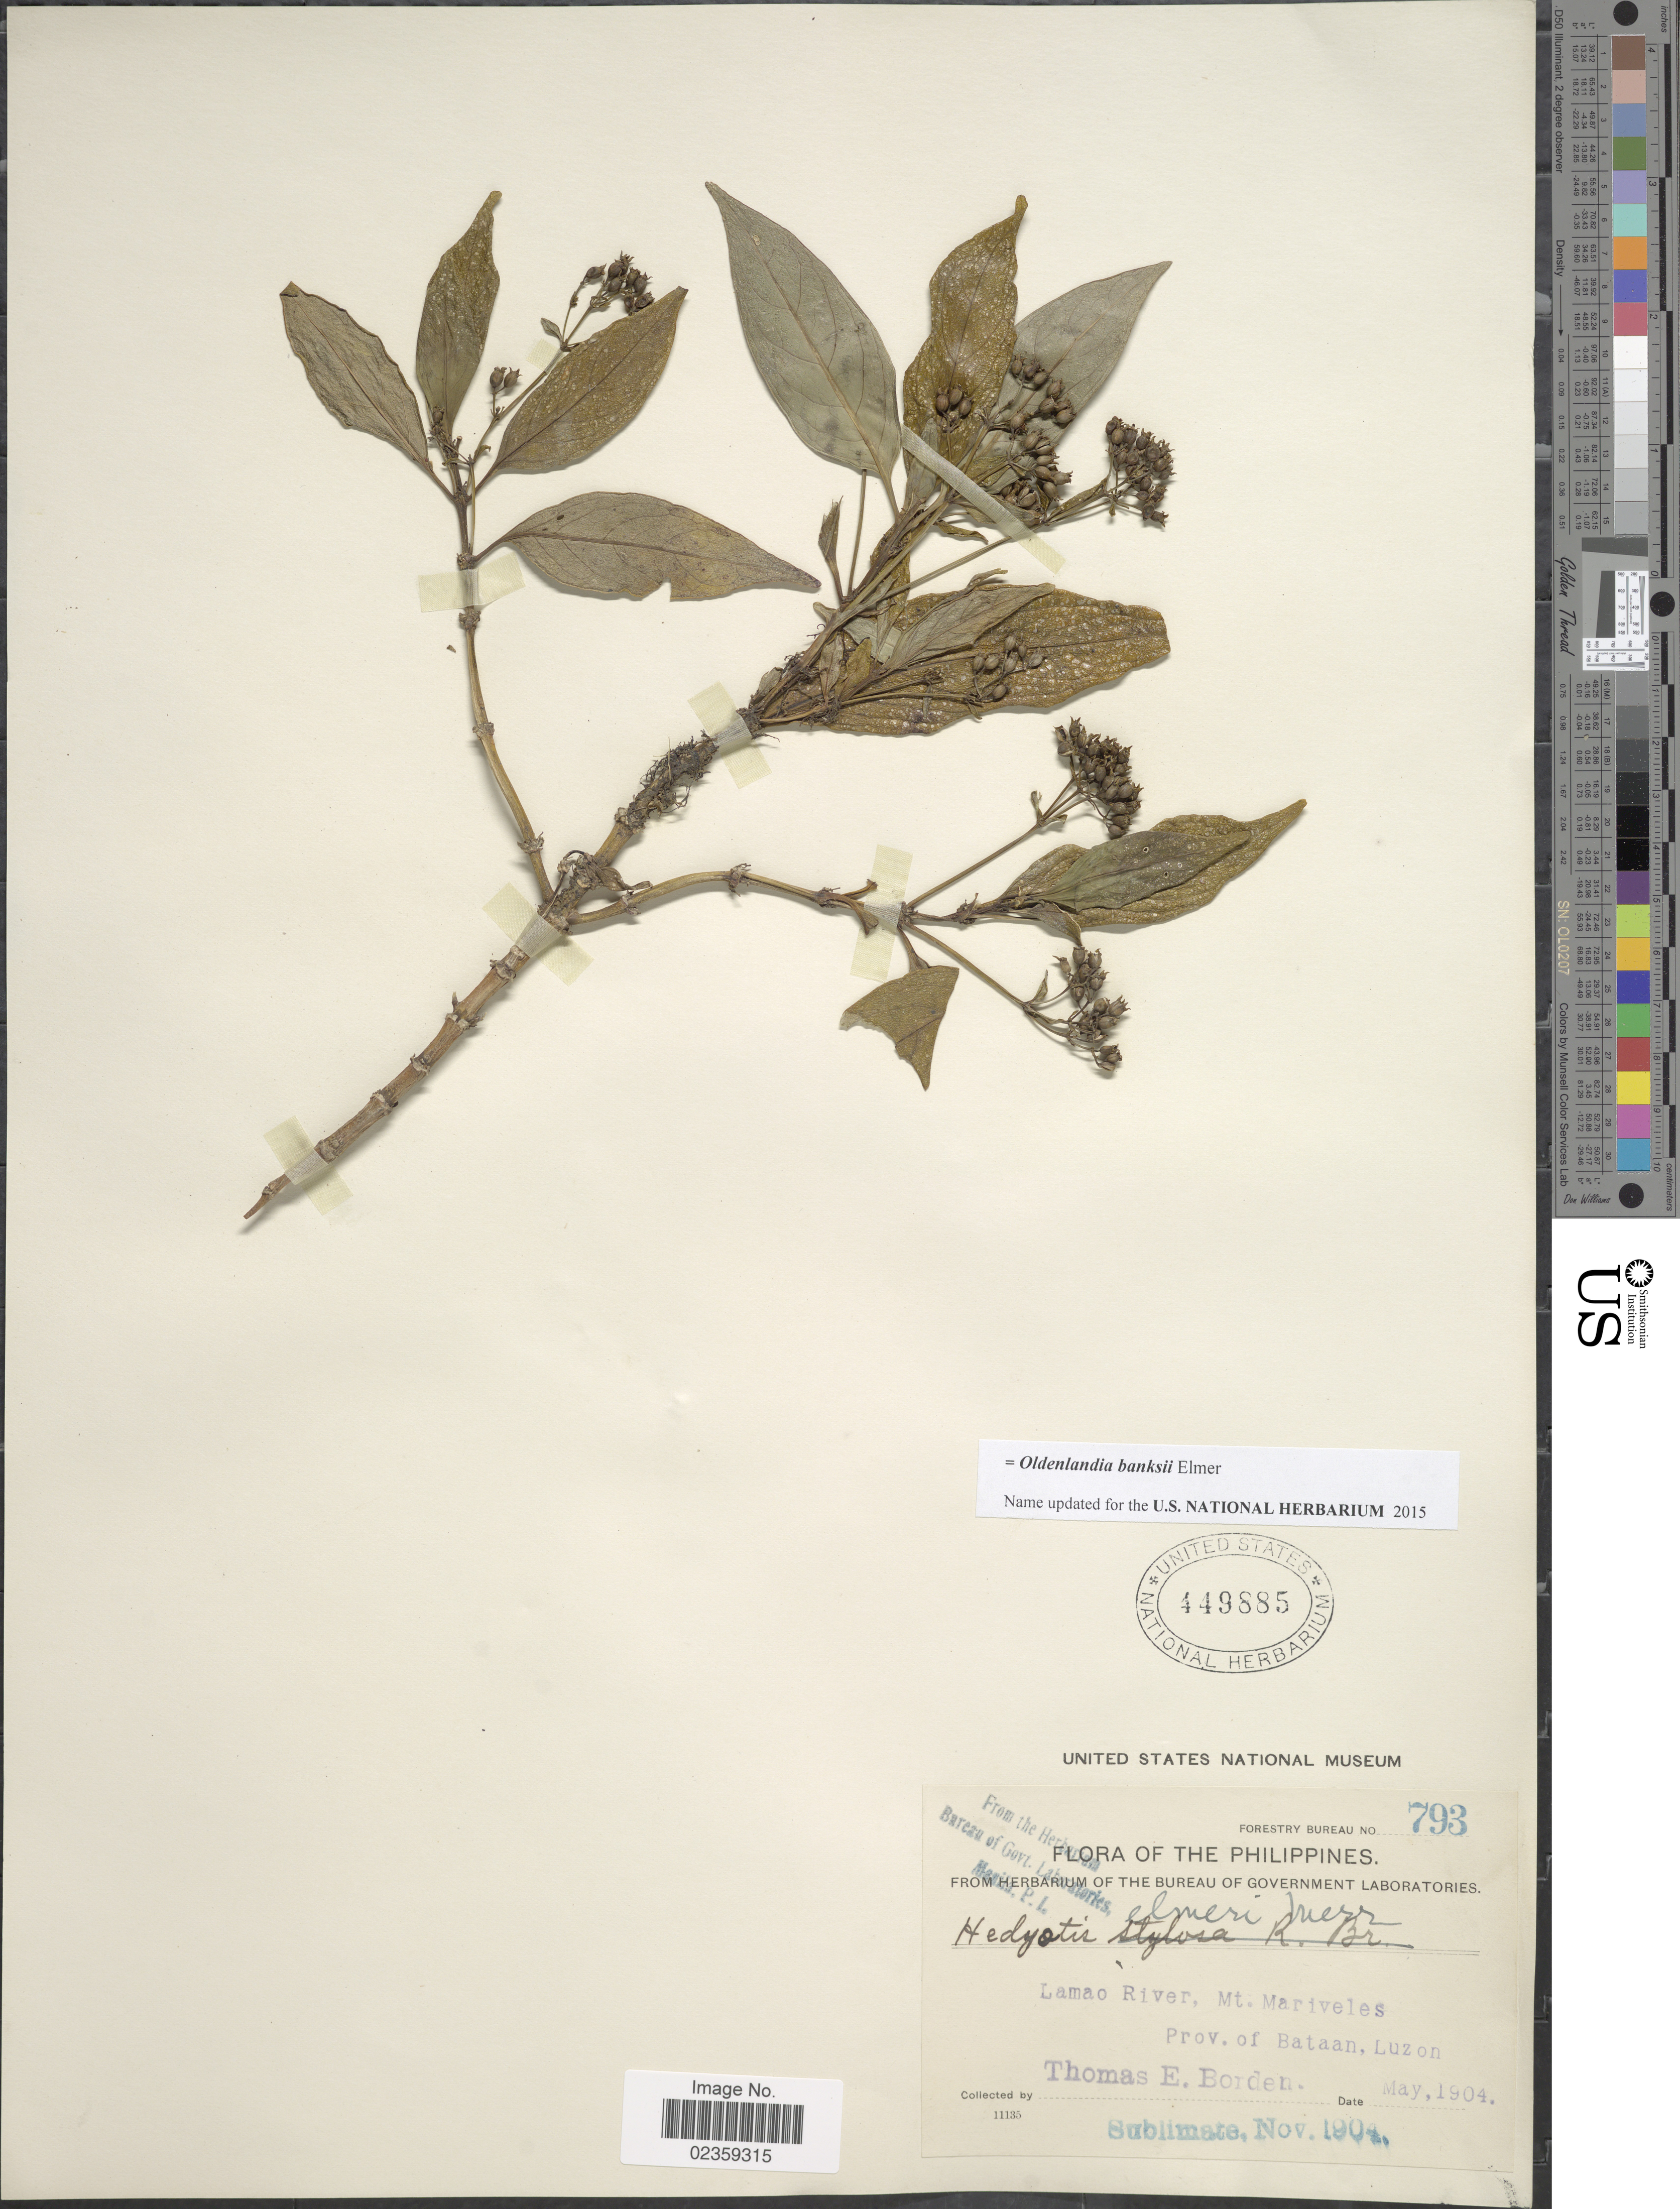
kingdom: Plantae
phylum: Tracheophyta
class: Magnoliopsida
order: Gentianales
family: Rubiaceae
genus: Oldenlandia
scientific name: Oldenlandia banksii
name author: Elmer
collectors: T. E. Borden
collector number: Forestry Bureau 793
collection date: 1904-05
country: Philippines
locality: Lamao River, Mt. Mariveles. Prov. of Bataan, Luzon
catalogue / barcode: US 449885